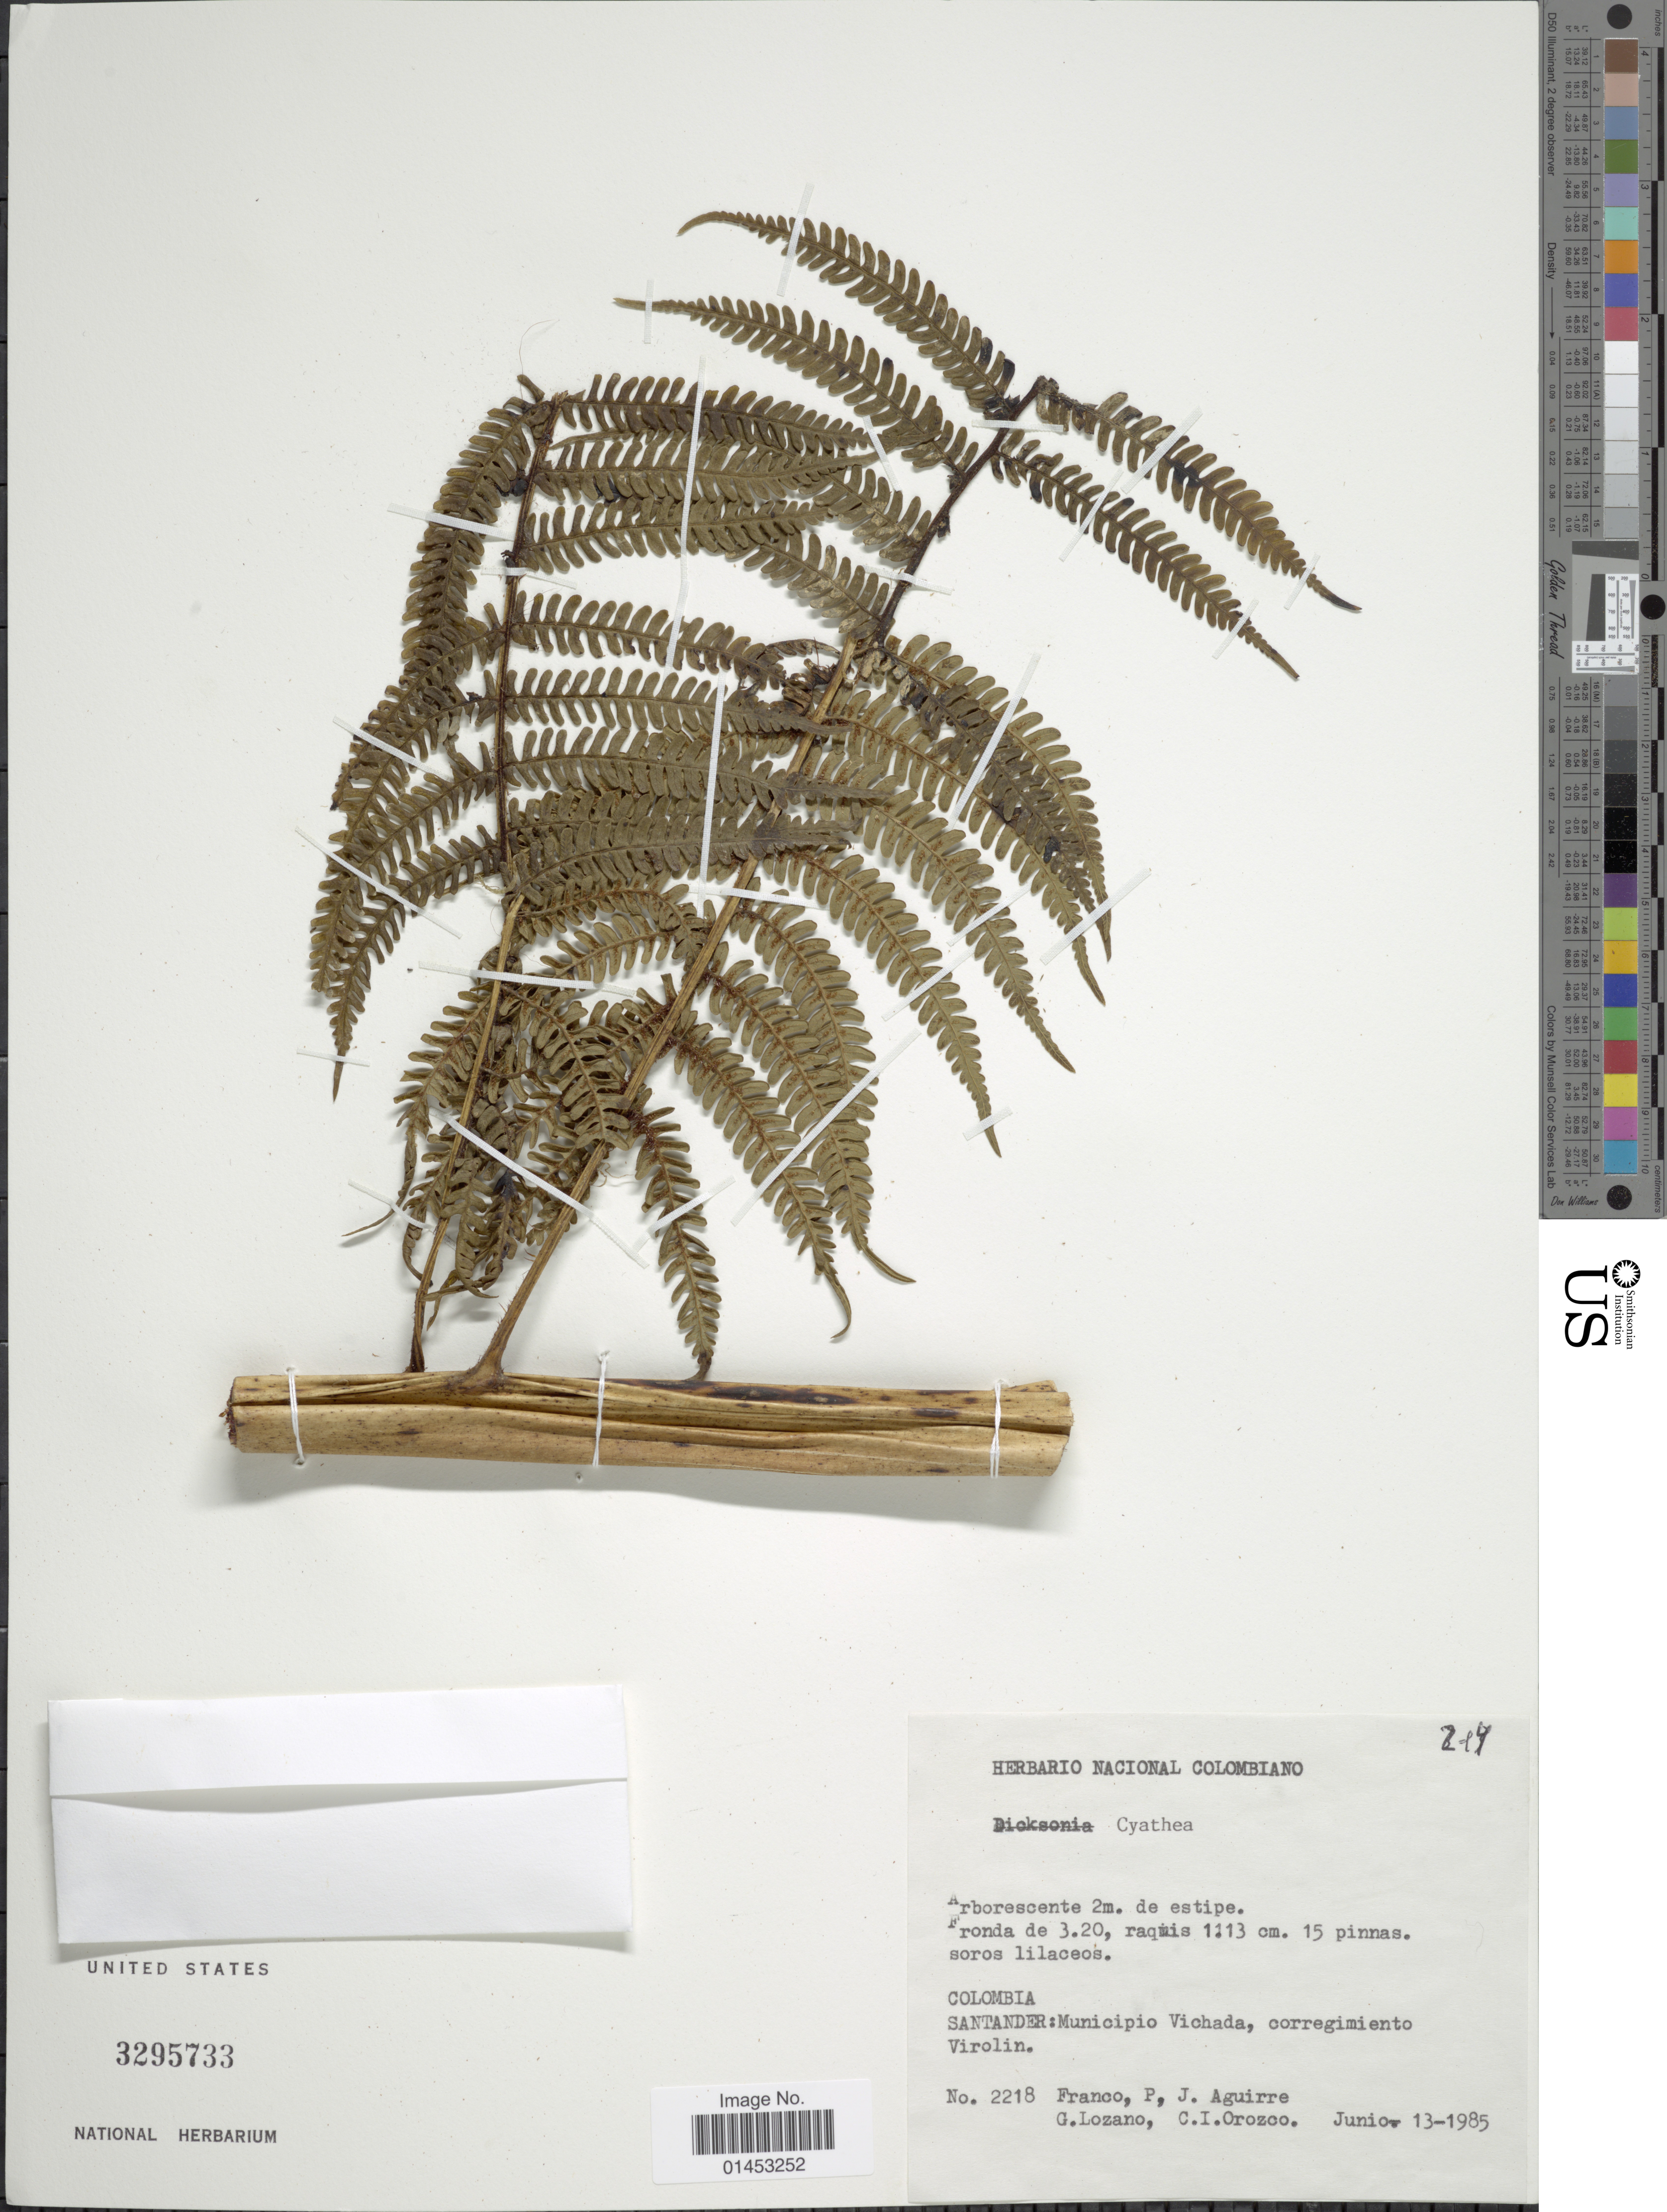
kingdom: Plantae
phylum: Tracheophyta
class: Polypodiopsida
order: Cyatheales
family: Cyatheaceae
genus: Cyathea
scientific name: Cyathea sp.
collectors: P. Franco, J. Aguirre, G. Lozano-Contreras & C. I. Orozco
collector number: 2218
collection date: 1985-06-13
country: Colombia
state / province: Santander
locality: Colombia, Santander: Municipio Vichada, corregimiento Virolin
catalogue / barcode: US 3295733